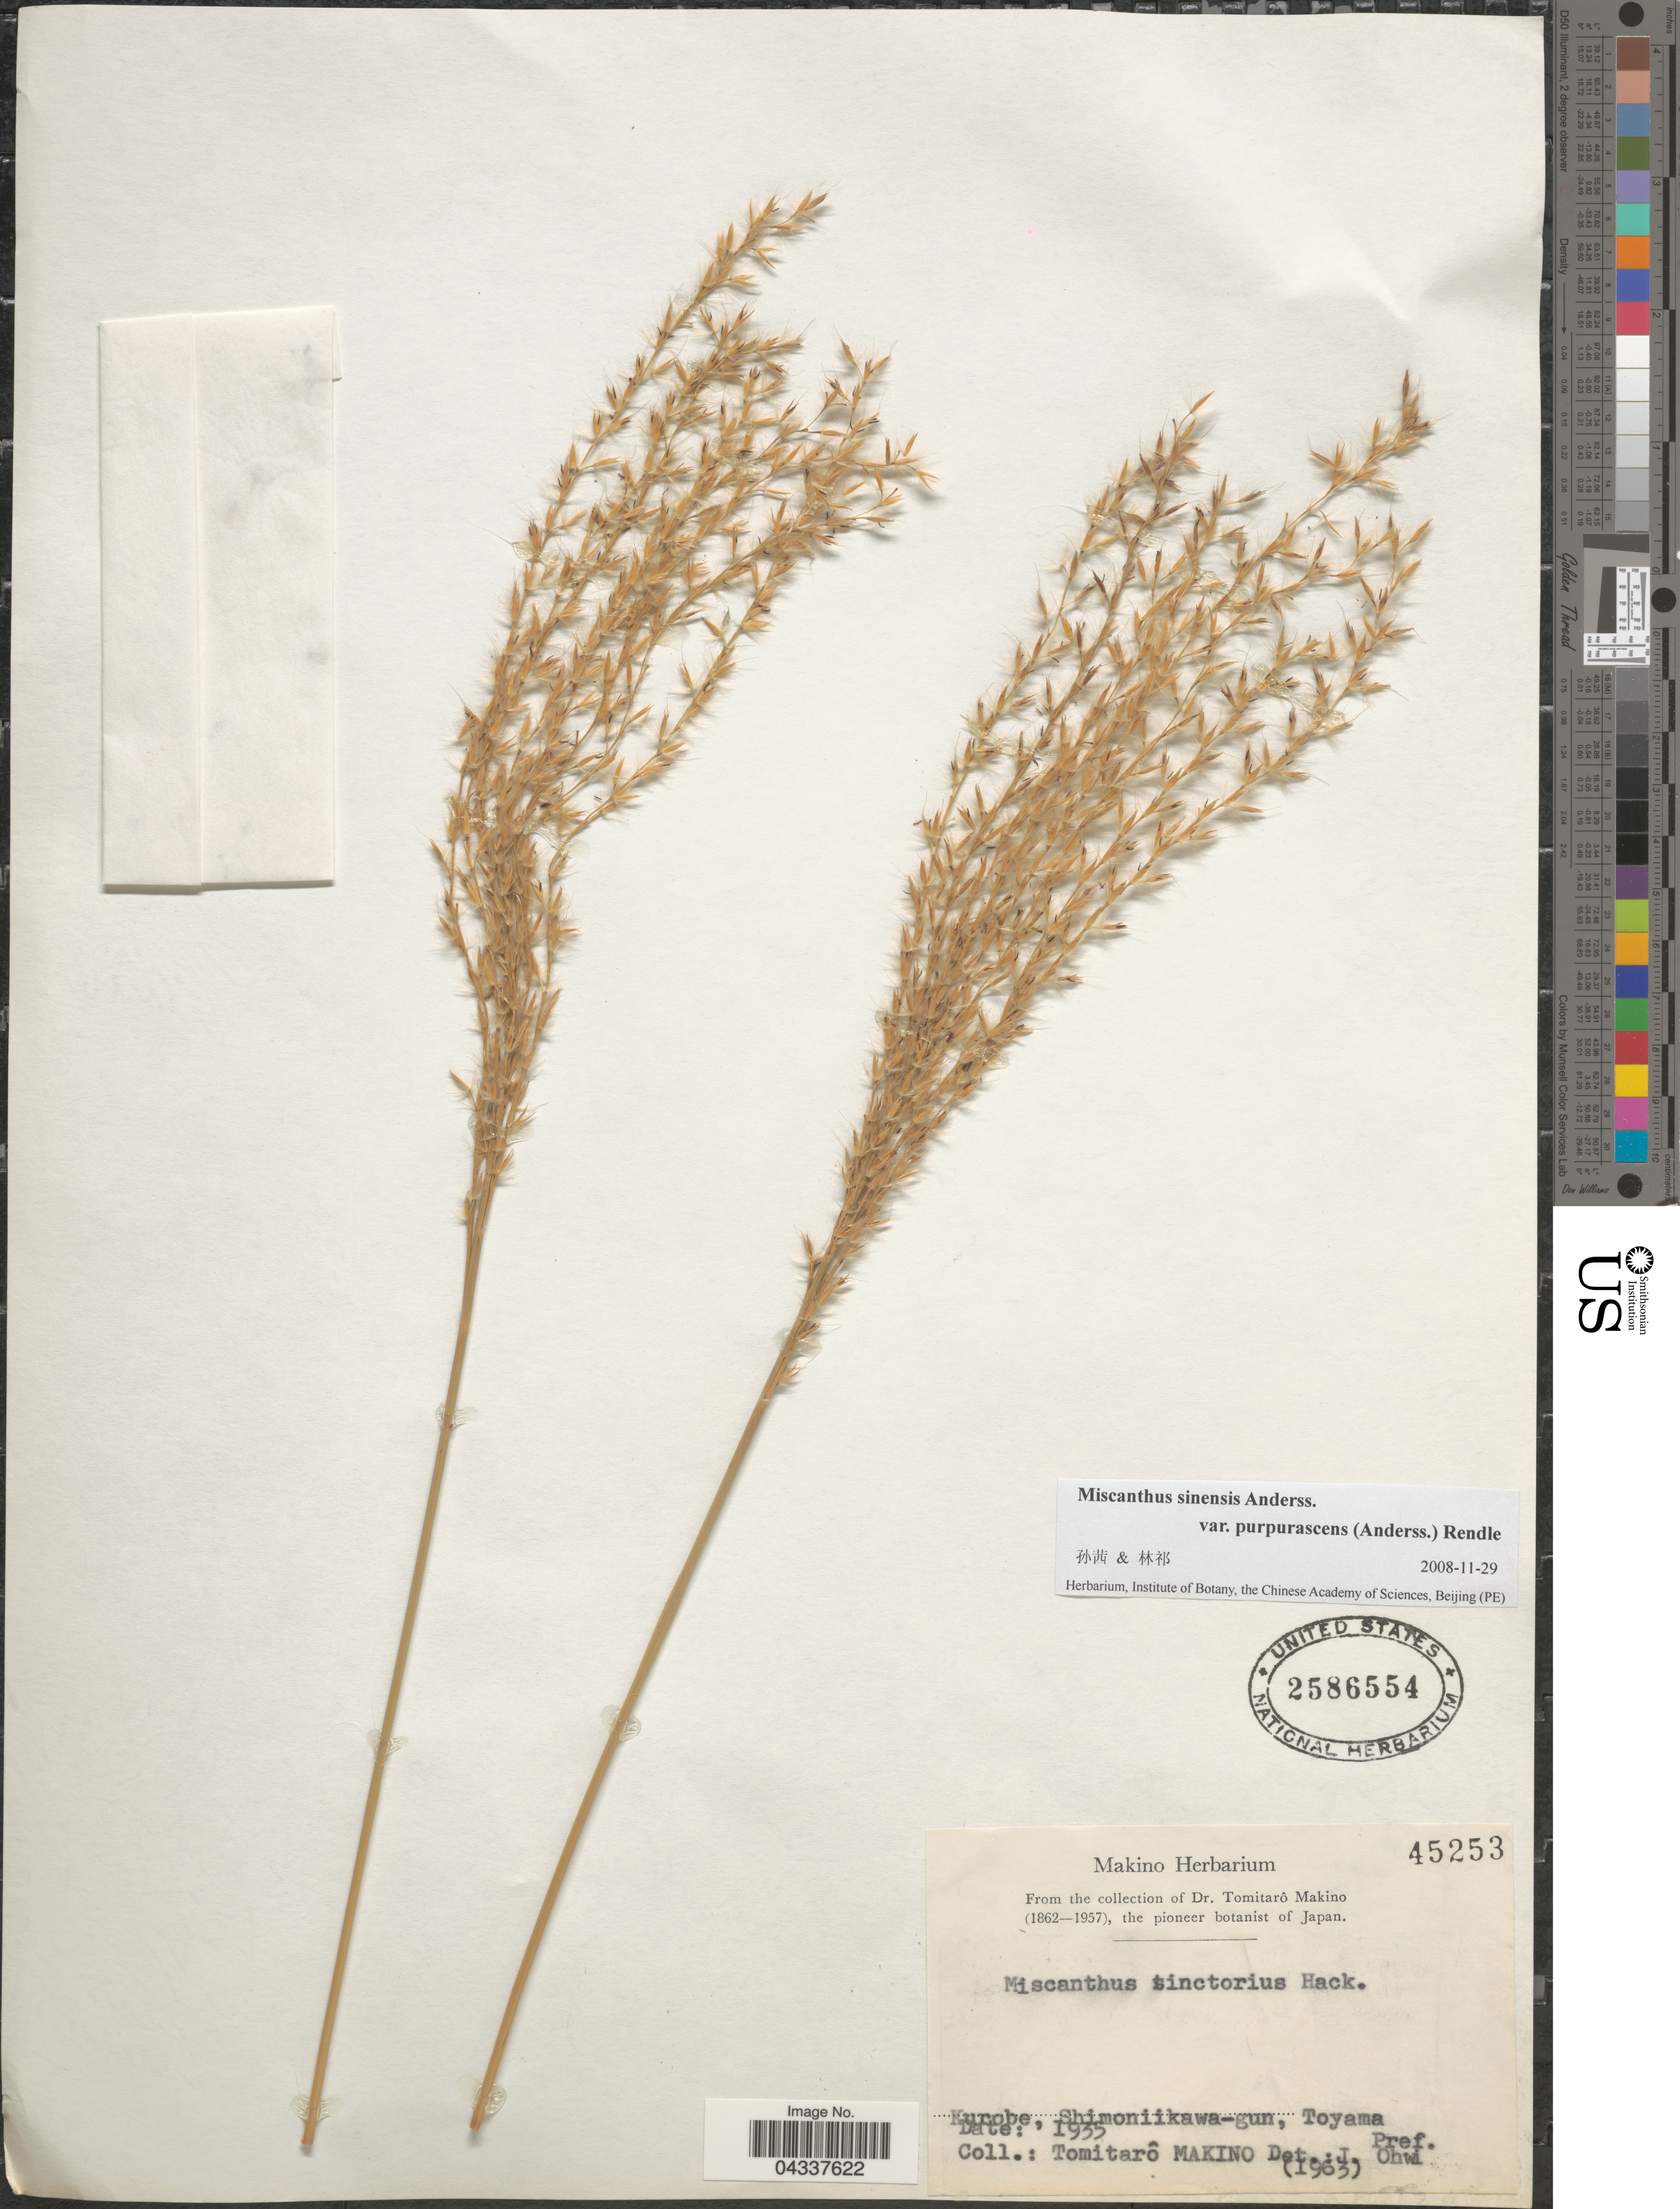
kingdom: Plantae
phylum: Tracheophyta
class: Liliopsida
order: Poales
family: Poaceae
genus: Miscanthus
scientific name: Miscanthus sinensis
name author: Andersson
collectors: T. Makino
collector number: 45253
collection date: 1935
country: Japan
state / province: Toyama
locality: Kurobe, Shimoniikawa-gun, Toyama.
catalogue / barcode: US 2586554